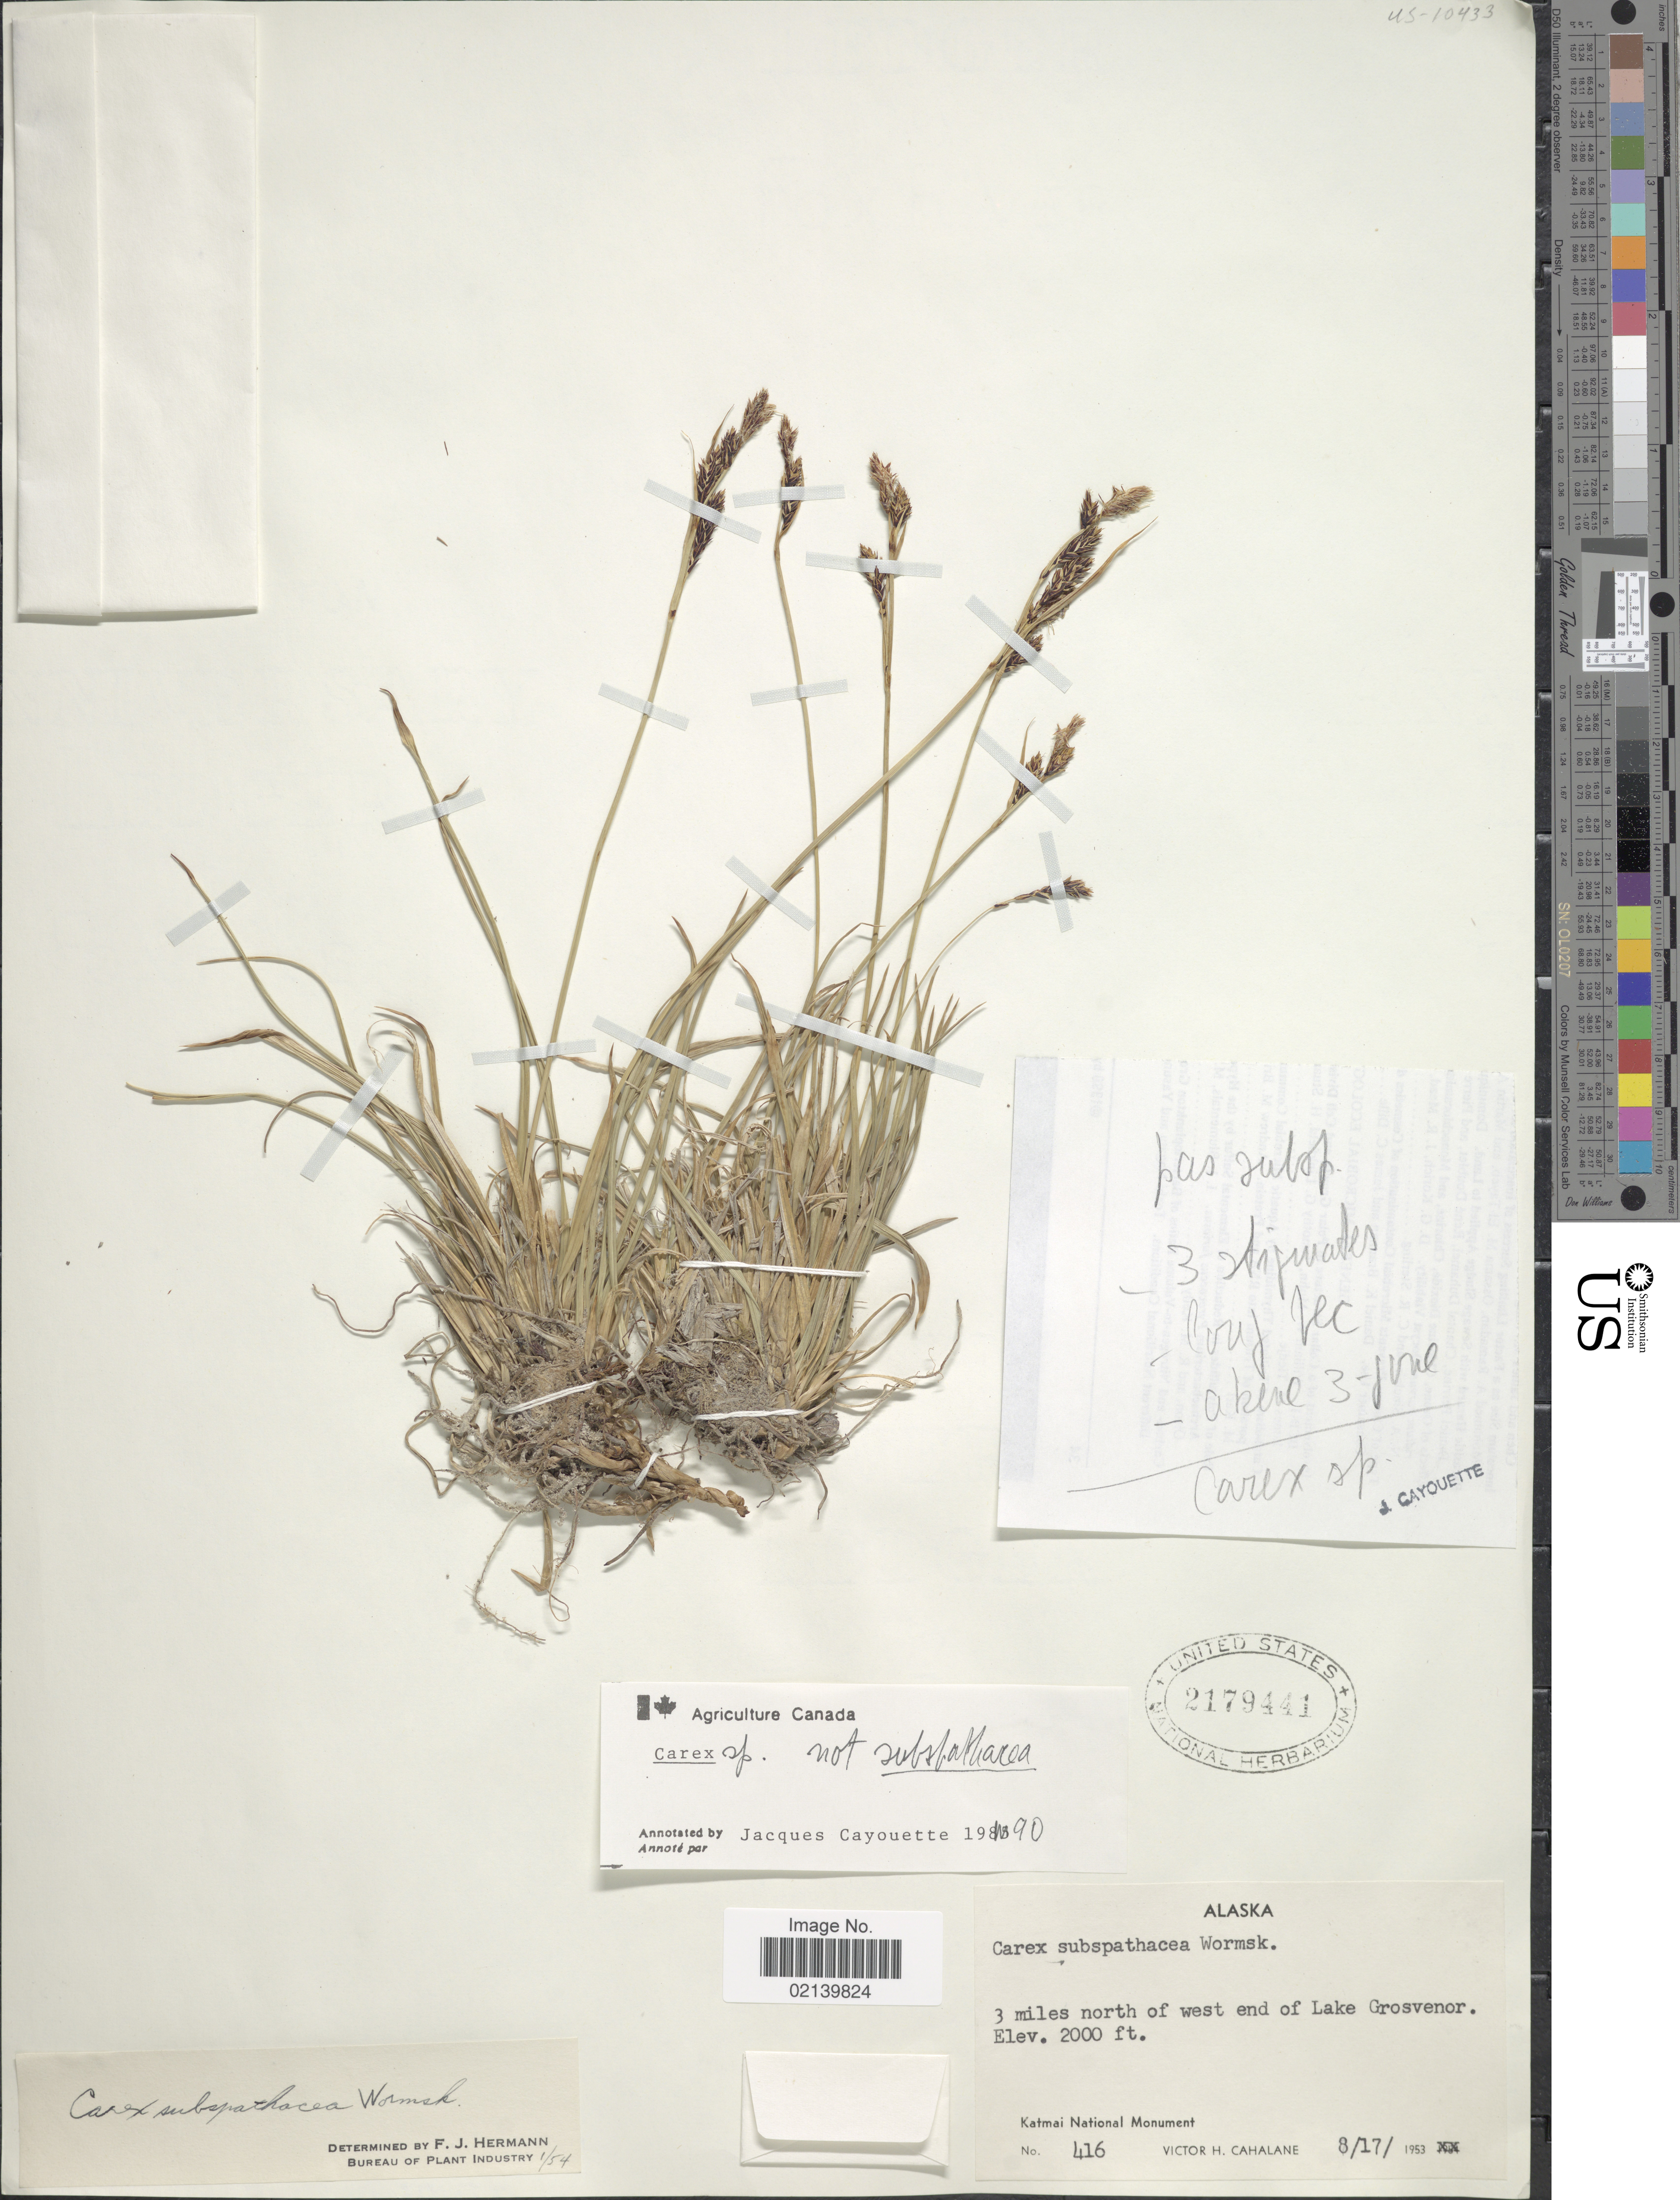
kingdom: Plantae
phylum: Tracheophyta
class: Liliopsida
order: Poales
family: Cyperaceae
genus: Carex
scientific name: Carex sp.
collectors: V. Cahalane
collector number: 416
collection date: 1953-08-17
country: United States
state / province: Alaska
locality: Alaska, 3 miles north of west end of Lake Grosvenor.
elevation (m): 610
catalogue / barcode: US 2179441